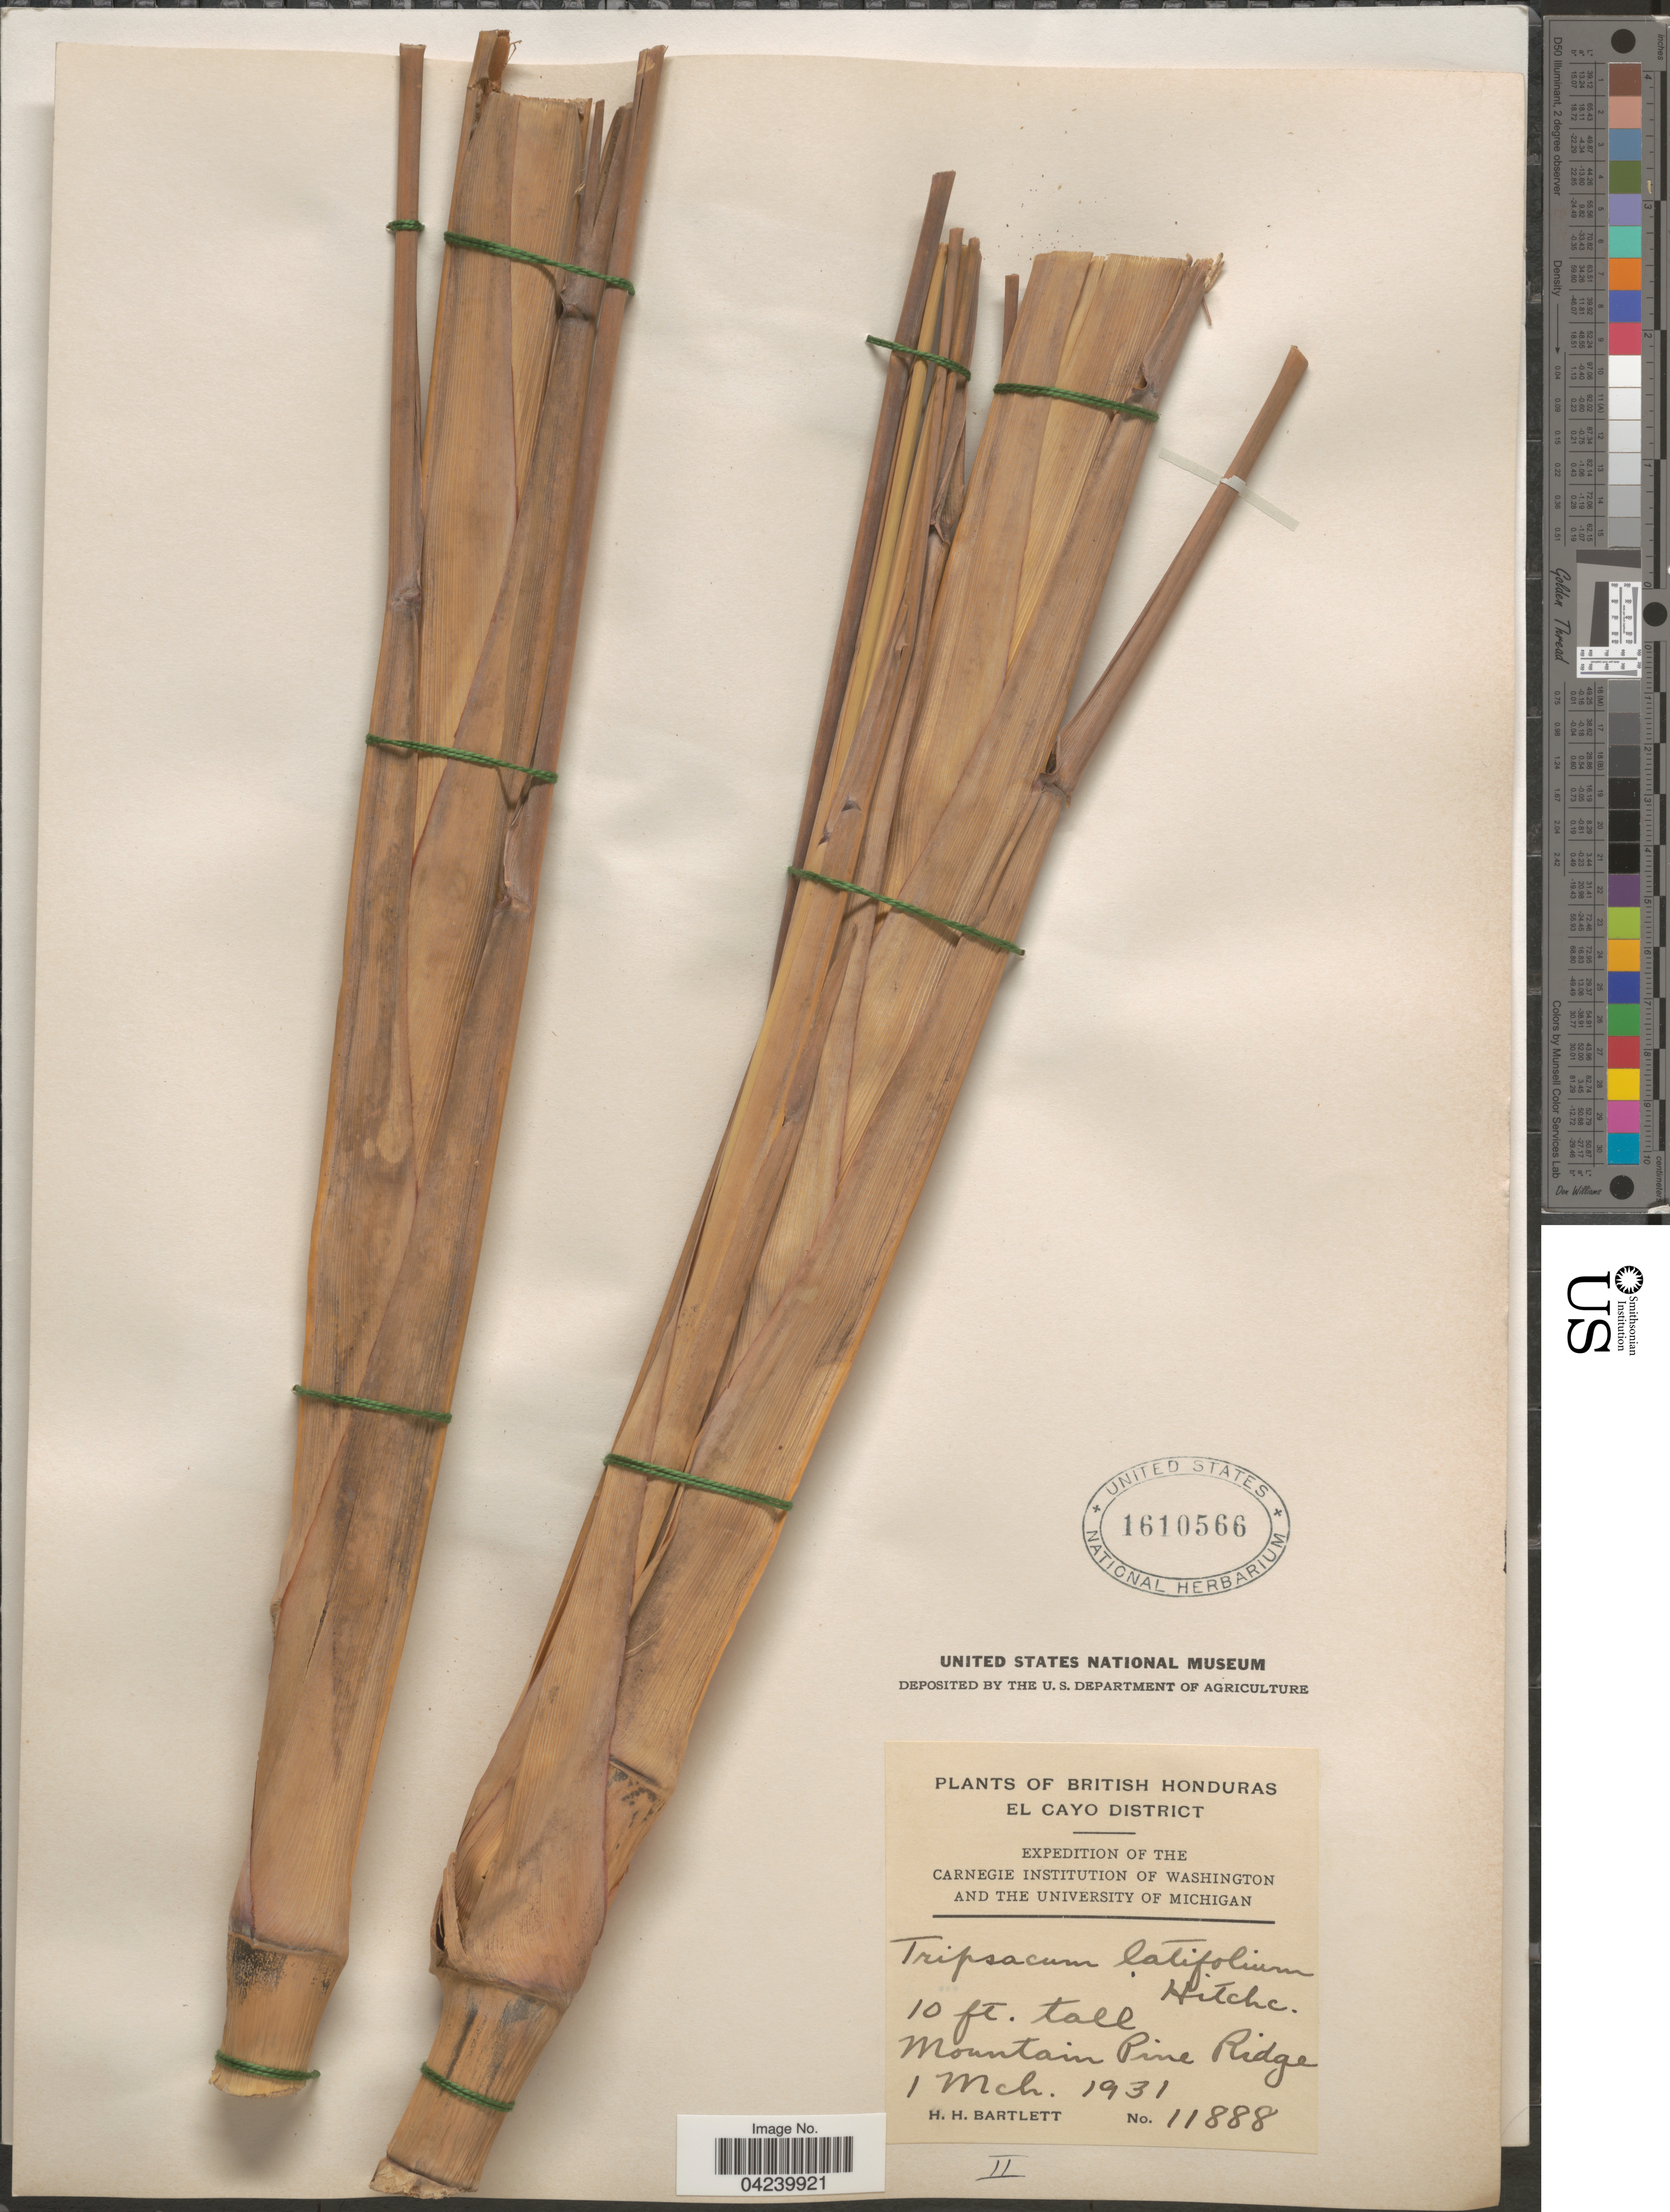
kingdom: Plantae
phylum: Tracheophyta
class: Liliopsida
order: Poales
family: Poaceae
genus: Tripsacum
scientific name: Tripsacum latifolium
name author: Hitchc.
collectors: H. H. Bartlett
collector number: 11888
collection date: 1931-03-01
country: Belize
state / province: Cayo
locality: British Honduras. El Cayo District. Expedition of the Carnegie Institution of Washington and the University of Michigan. Mountain Pine Ridge.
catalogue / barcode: US 1610566